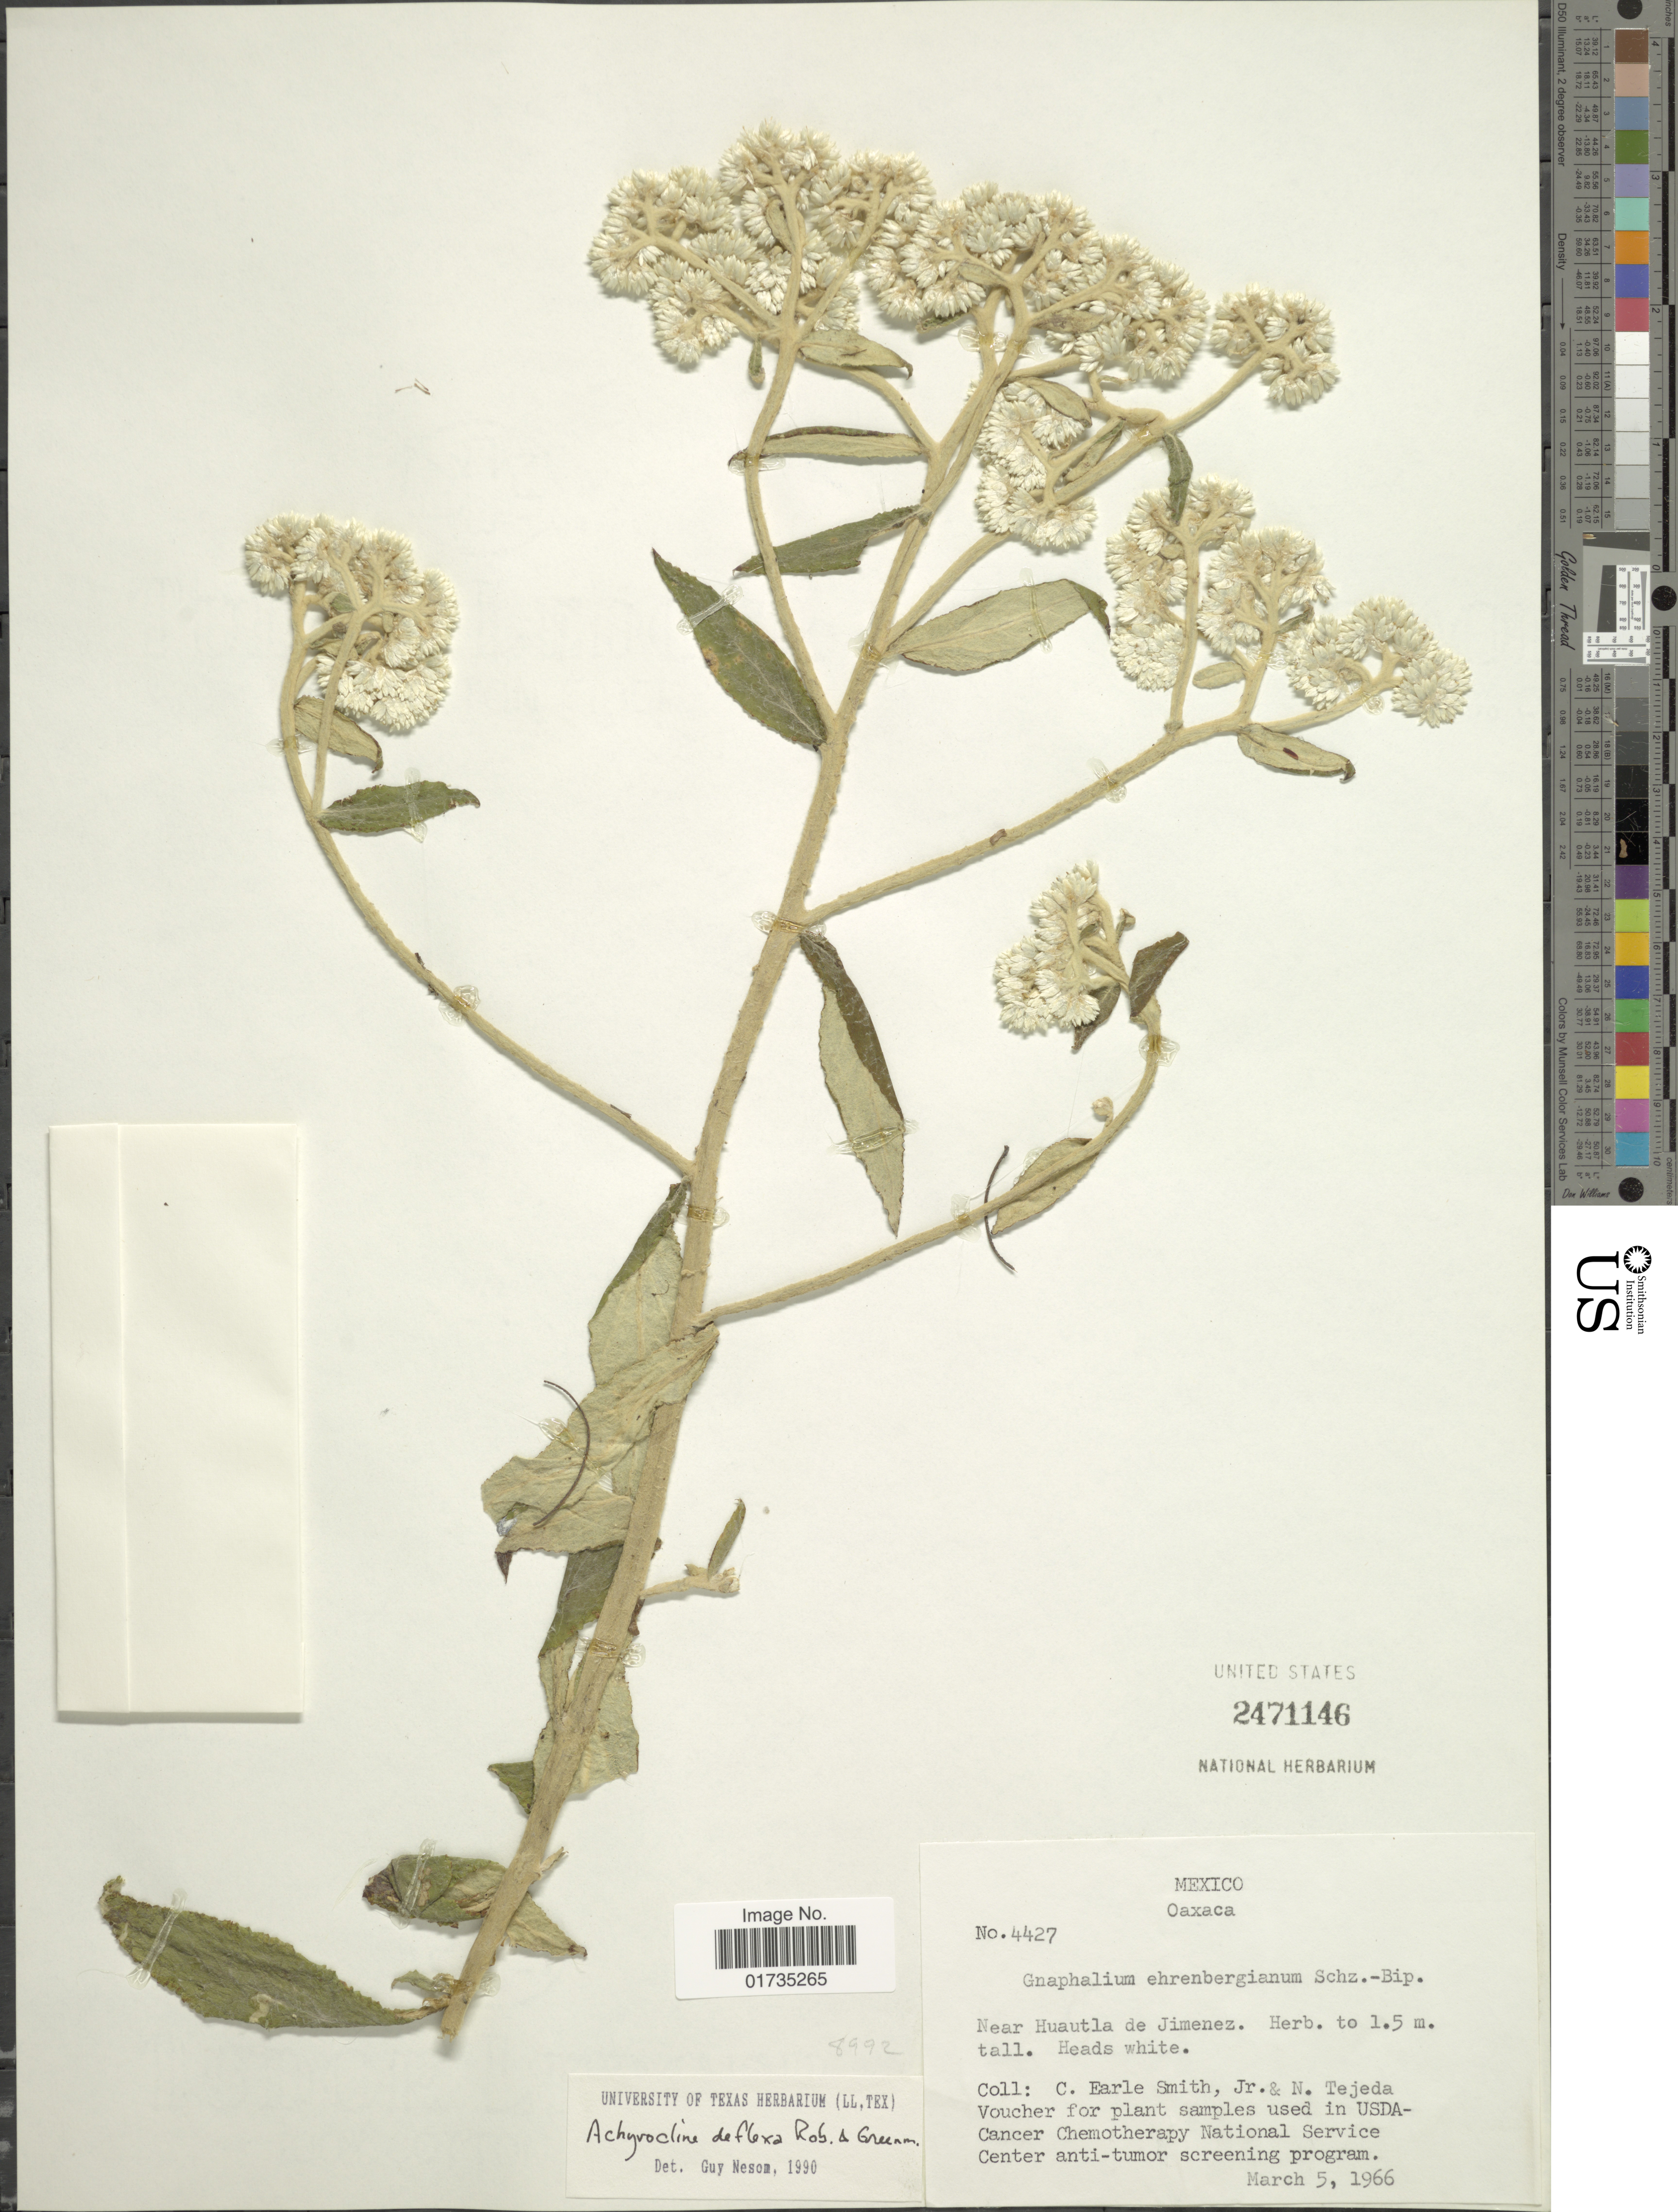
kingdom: Plantae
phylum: Tracheophyta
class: Magnoliopsida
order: Asterales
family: Asteraceae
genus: Achyrocline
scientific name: Achyrocline deflexa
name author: B.L. Rob. & Greenm.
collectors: C. E. Smith Jr. & N. Tejeda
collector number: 4427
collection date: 1966-03-05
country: Mexico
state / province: Oaxaca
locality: Mexico. Oaxaca. Near Huautla de Jimenez.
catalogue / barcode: US 2471146